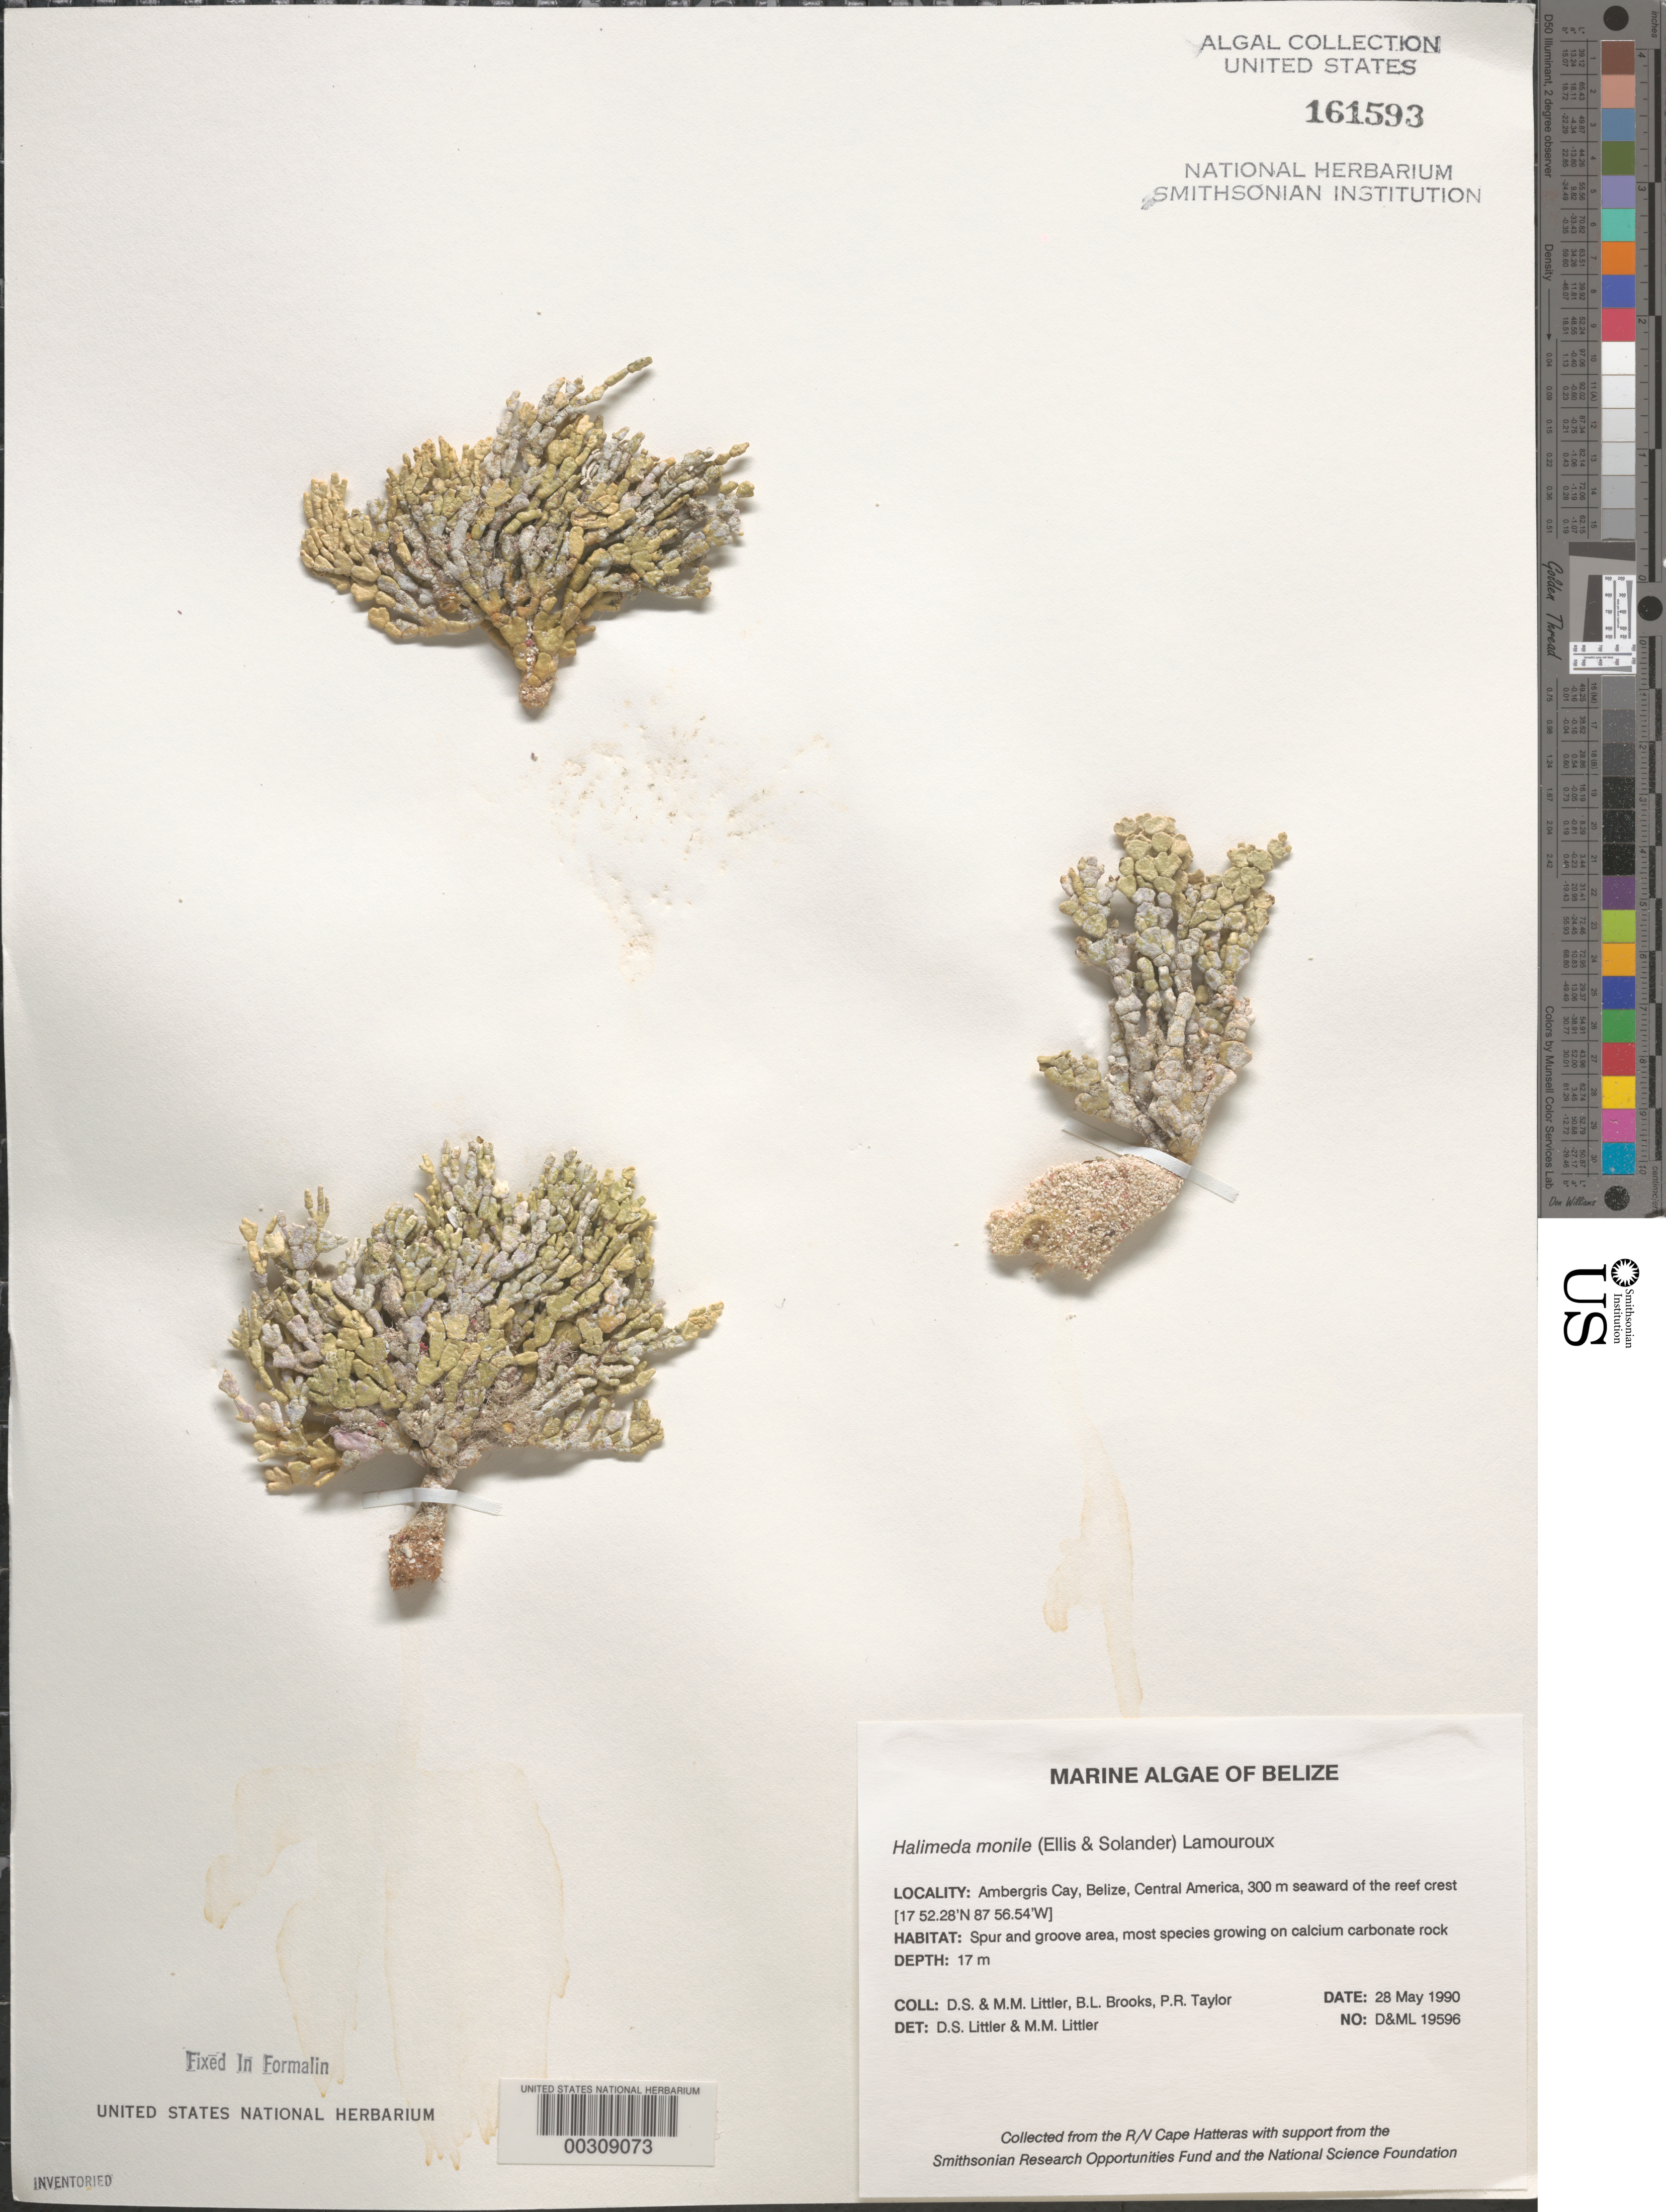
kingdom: Plantae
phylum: Chlorophyta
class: Ulvophyceae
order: Bryopsidales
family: Halimedaceae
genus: Halimeda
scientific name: Halimeda monile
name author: (J. Ellis & Sol.) J.V.Lamouroux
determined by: Littler, D. S.; Littler, M. M.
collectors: D. S. Littler, M. M. Littler, B. Brooks & P. R. Taylor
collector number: D&ML 19596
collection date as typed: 28 May 1990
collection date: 1990-05-28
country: Belize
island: Ambergris Cay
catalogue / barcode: US 161593